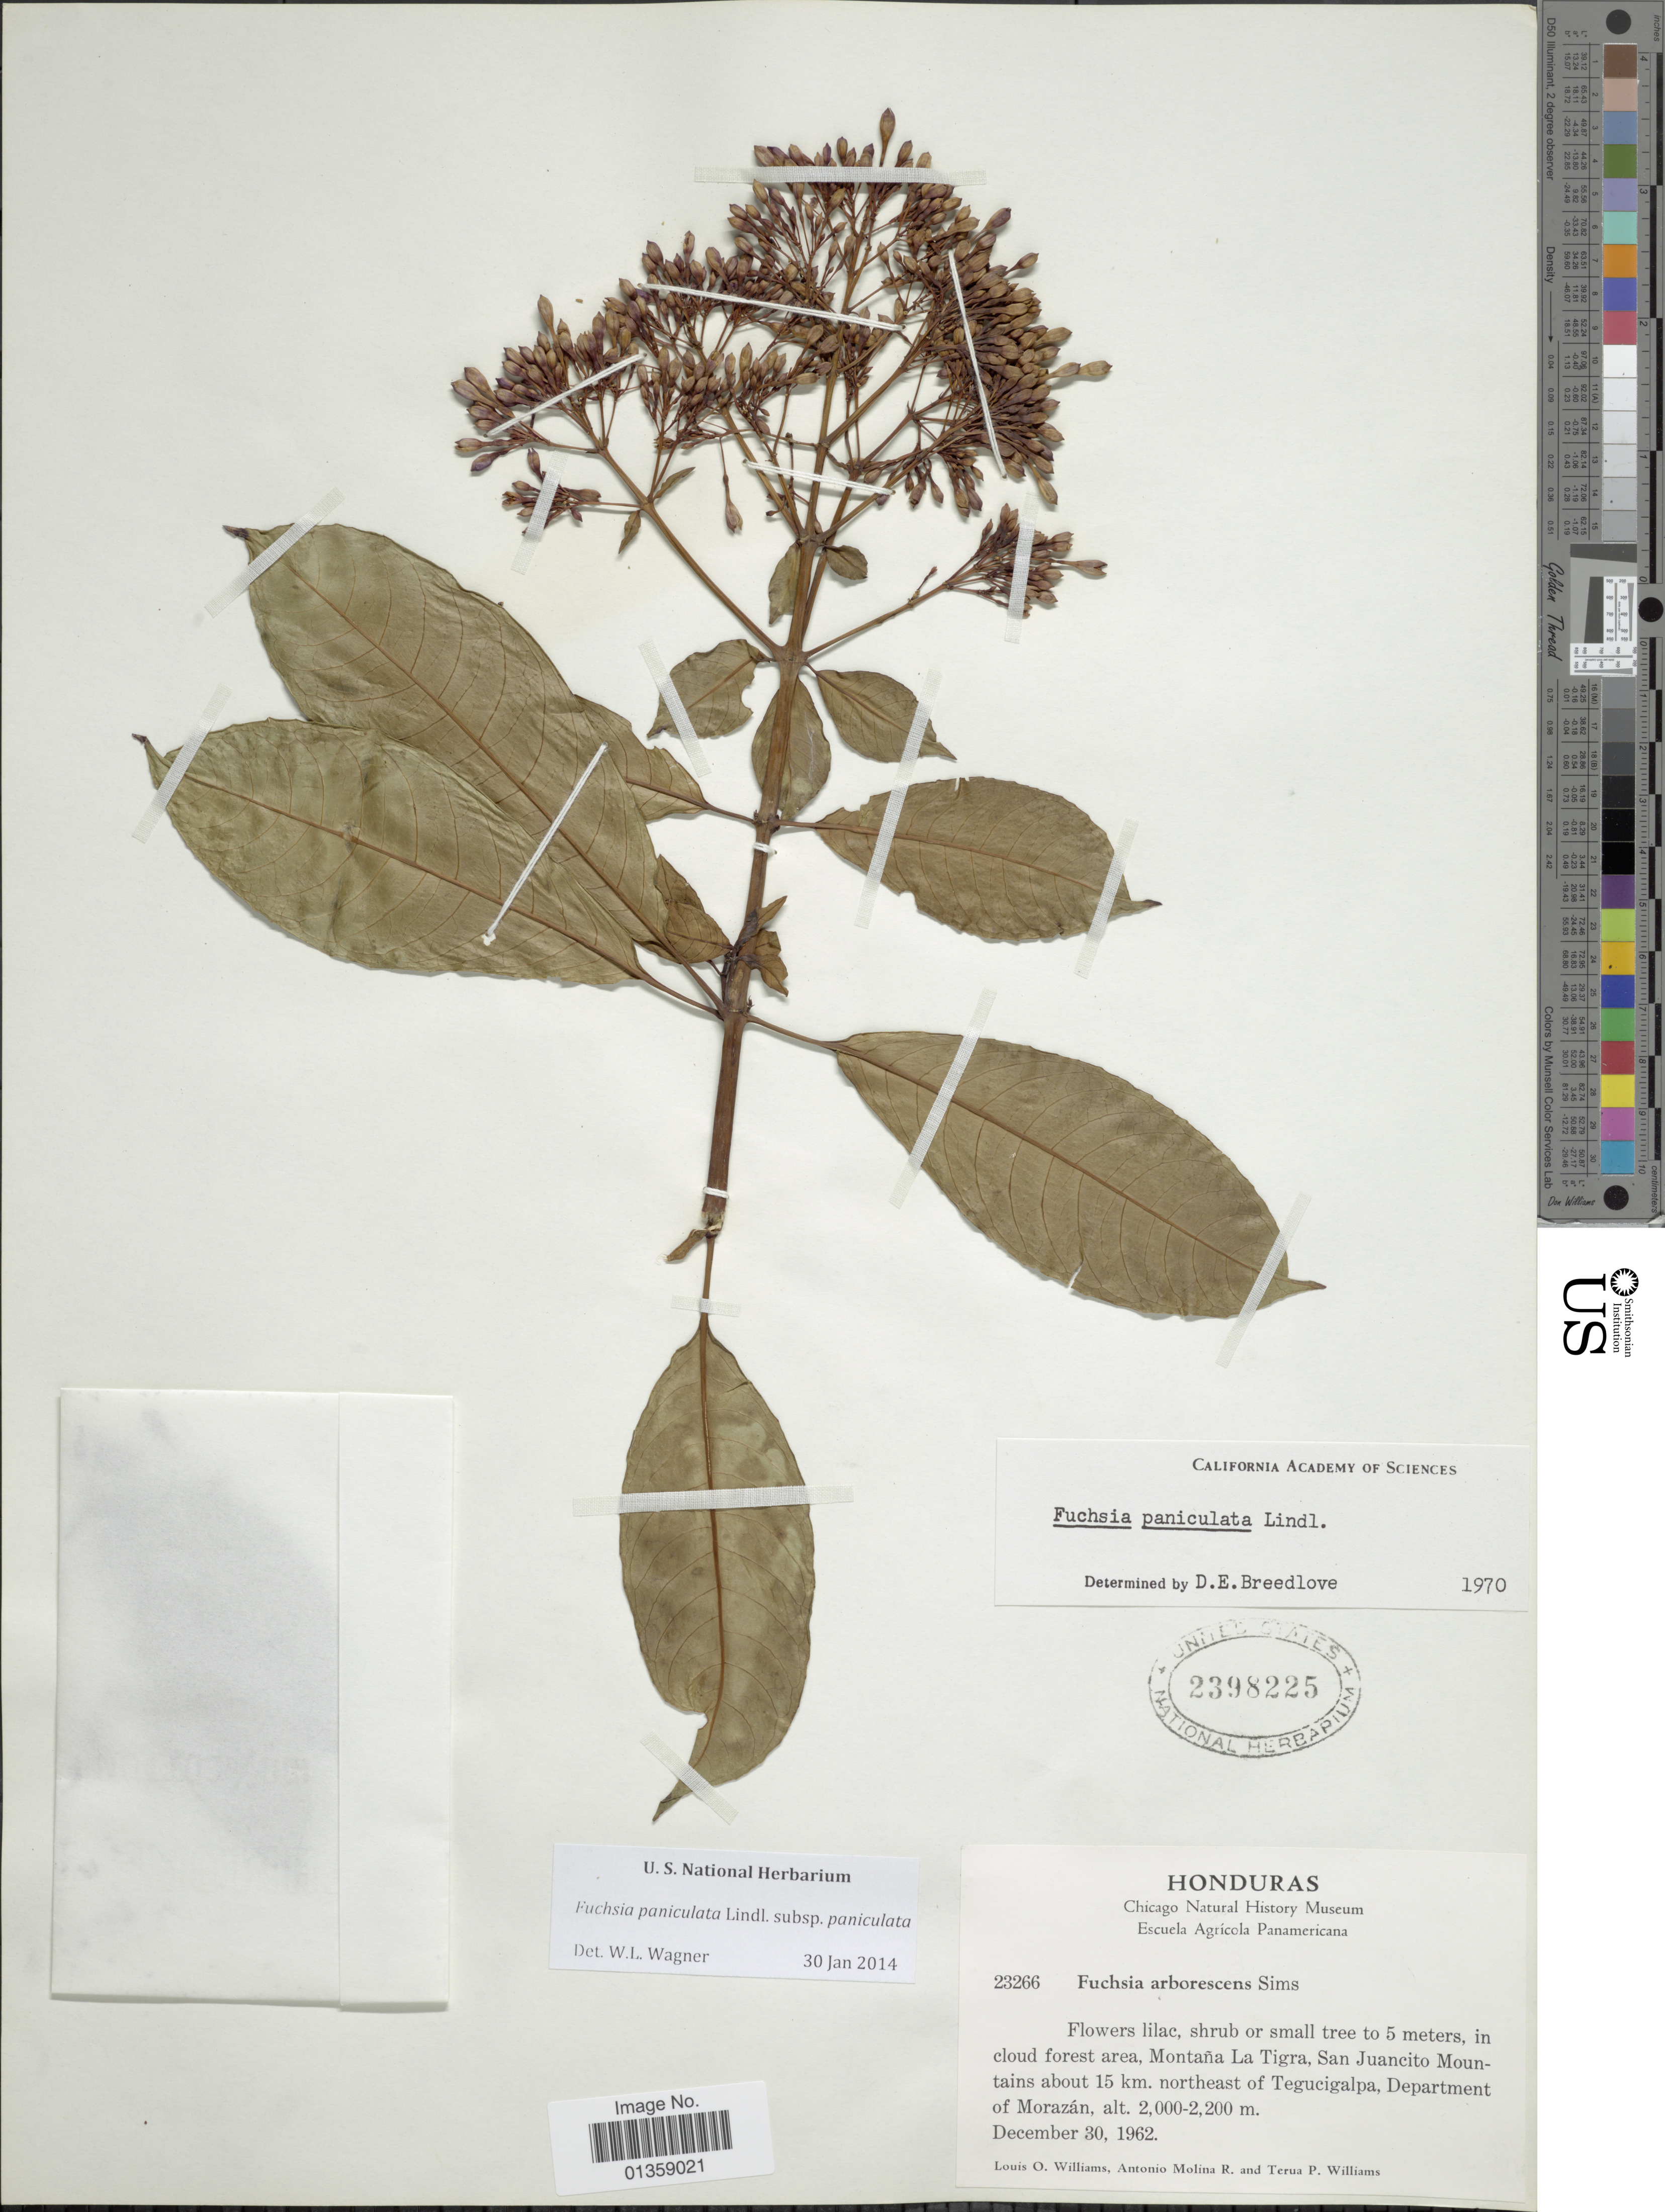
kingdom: Plantae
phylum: Tracheophyta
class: Magnoliopsida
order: Myrtales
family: Onagraceae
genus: Fuchsia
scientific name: Fuchsia paniculata subsp. paniculata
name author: Lindl.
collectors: L. O. Williams, A. Molina R. & T. P. Williams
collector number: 23266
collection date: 1962-12-30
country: Honduras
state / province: Fco. Morazán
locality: Moñtana La Tigra, San Juancito Mountains about 15 km. northeast of Tegucigalpa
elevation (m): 2000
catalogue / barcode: US 2398225